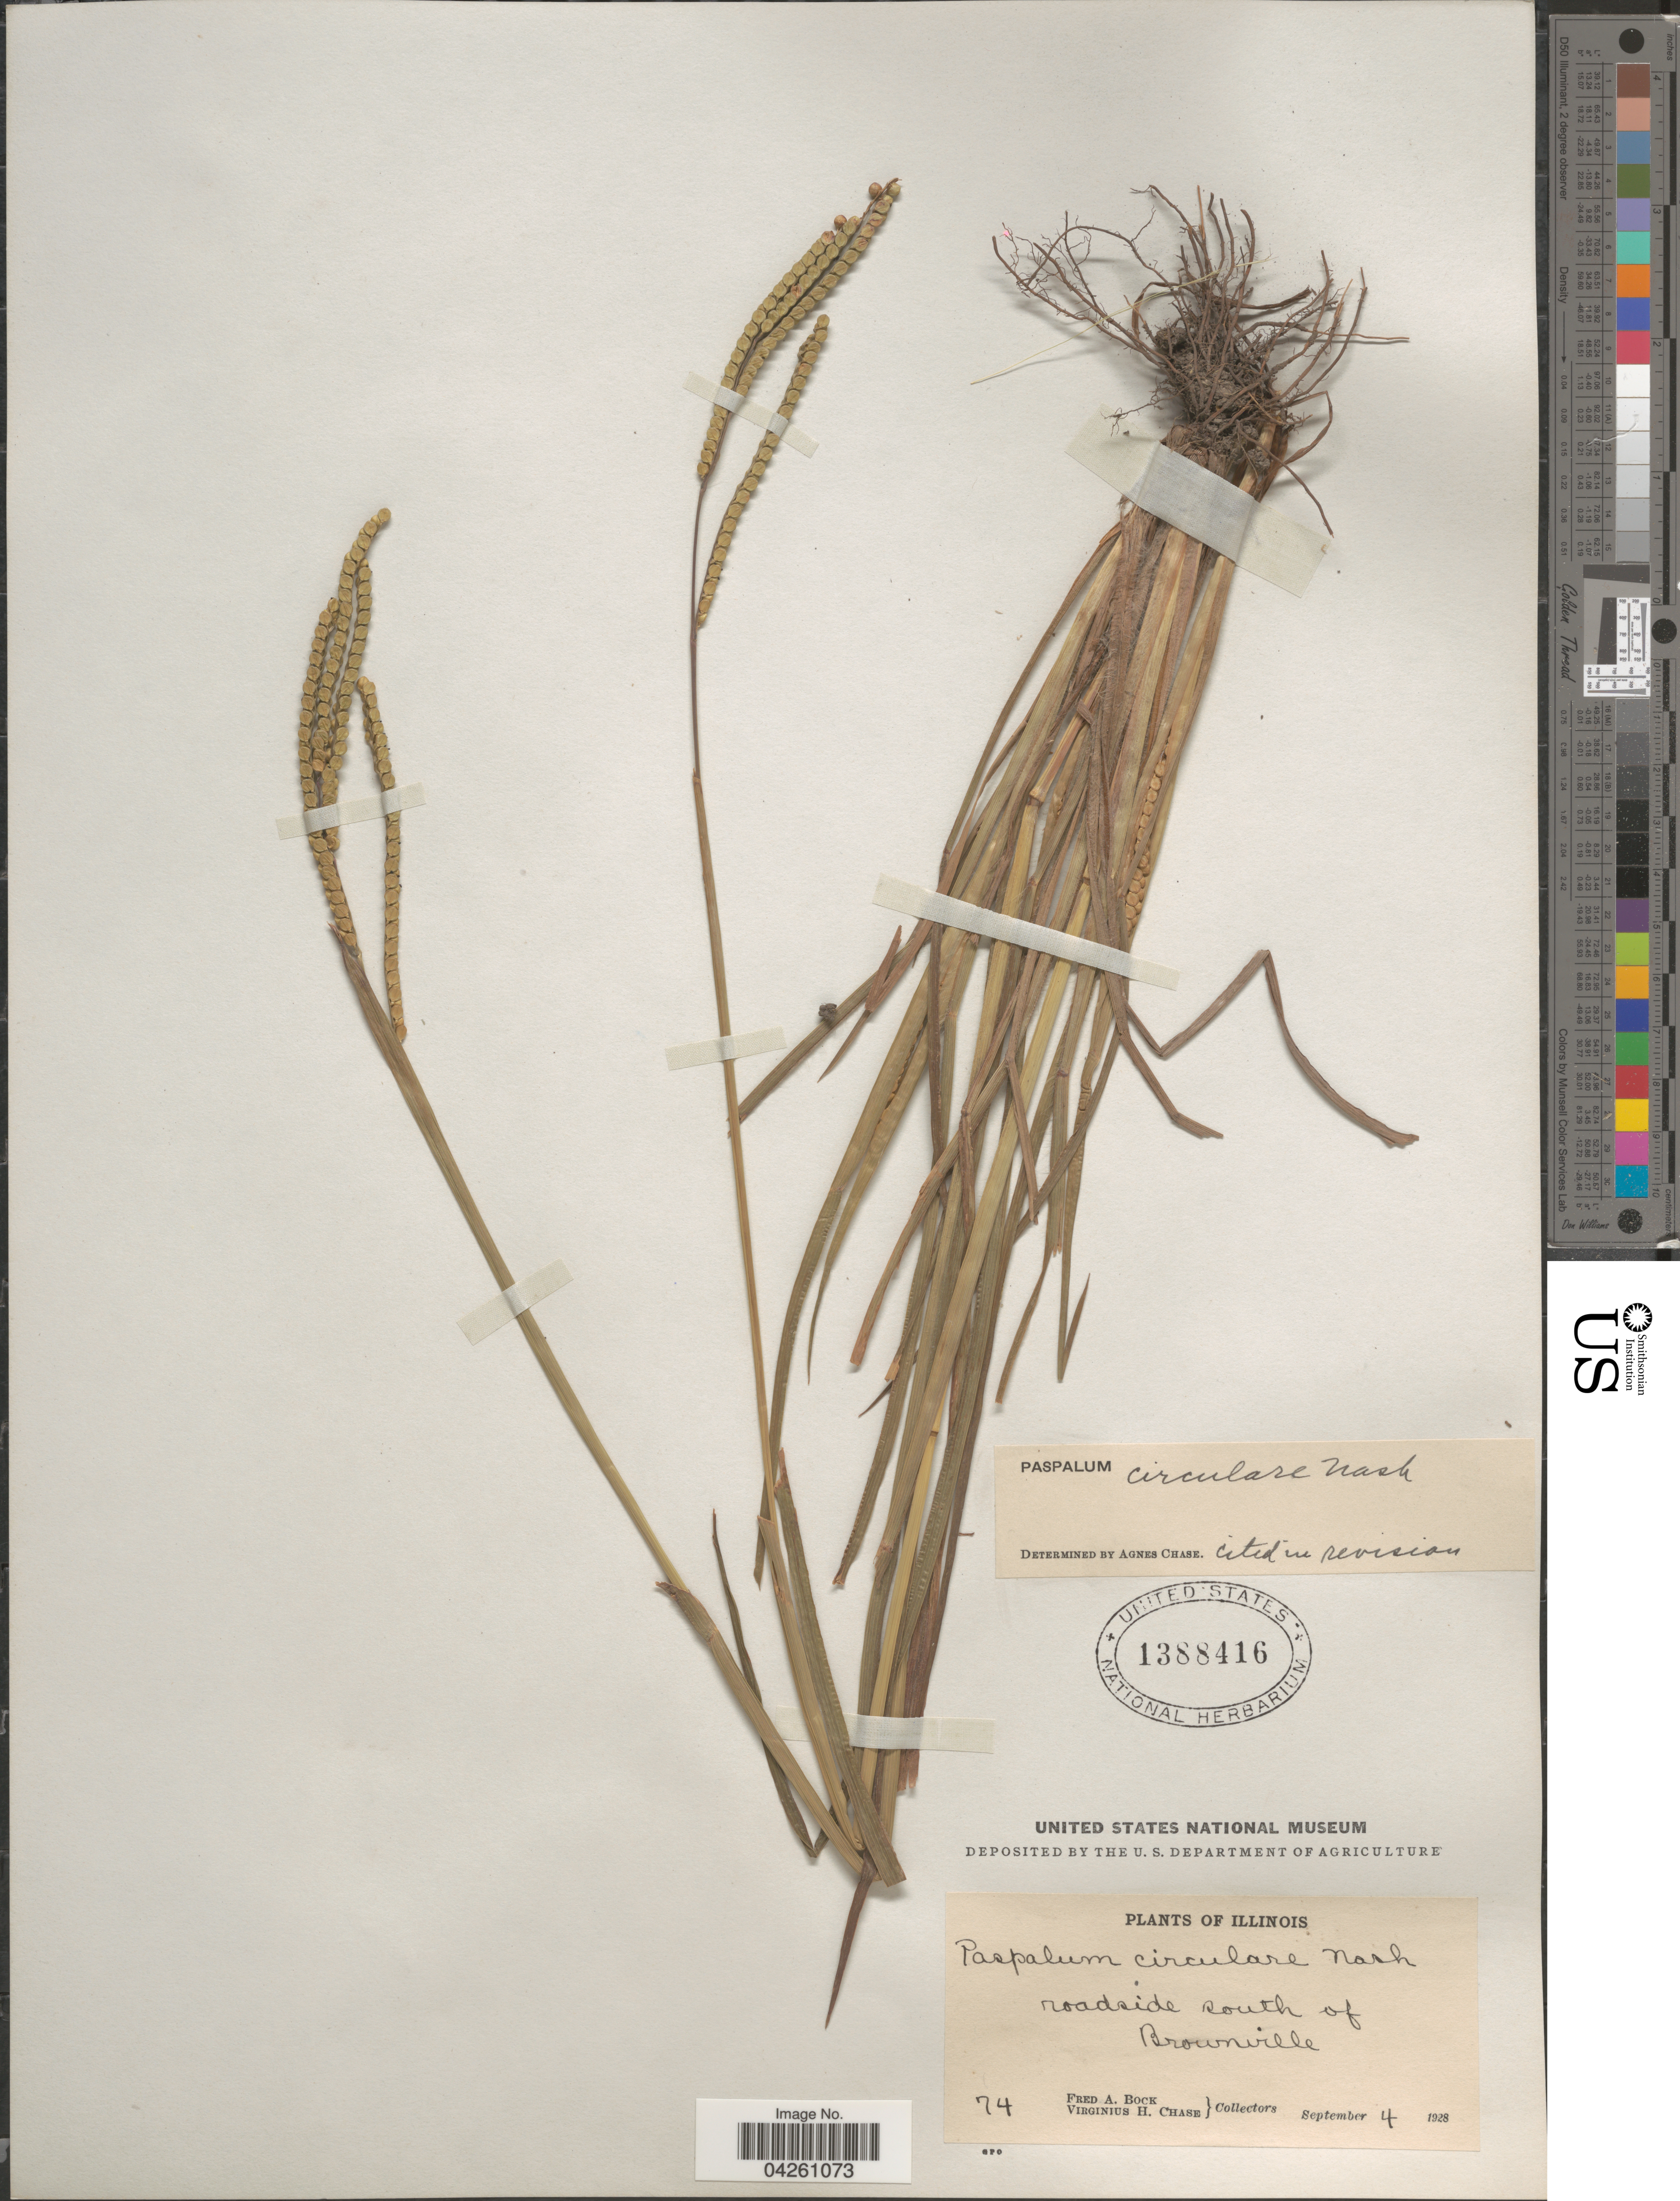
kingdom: Plantae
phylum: Tracheophyta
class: Liliopsida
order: Poales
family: Poaceae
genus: Paspalum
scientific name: Paspalum circulare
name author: Nash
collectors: F. Bock & V. H. Chase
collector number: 74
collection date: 1928-09-04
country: United States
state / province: Illinois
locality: Roadside south of Brownville.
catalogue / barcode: US 1388416